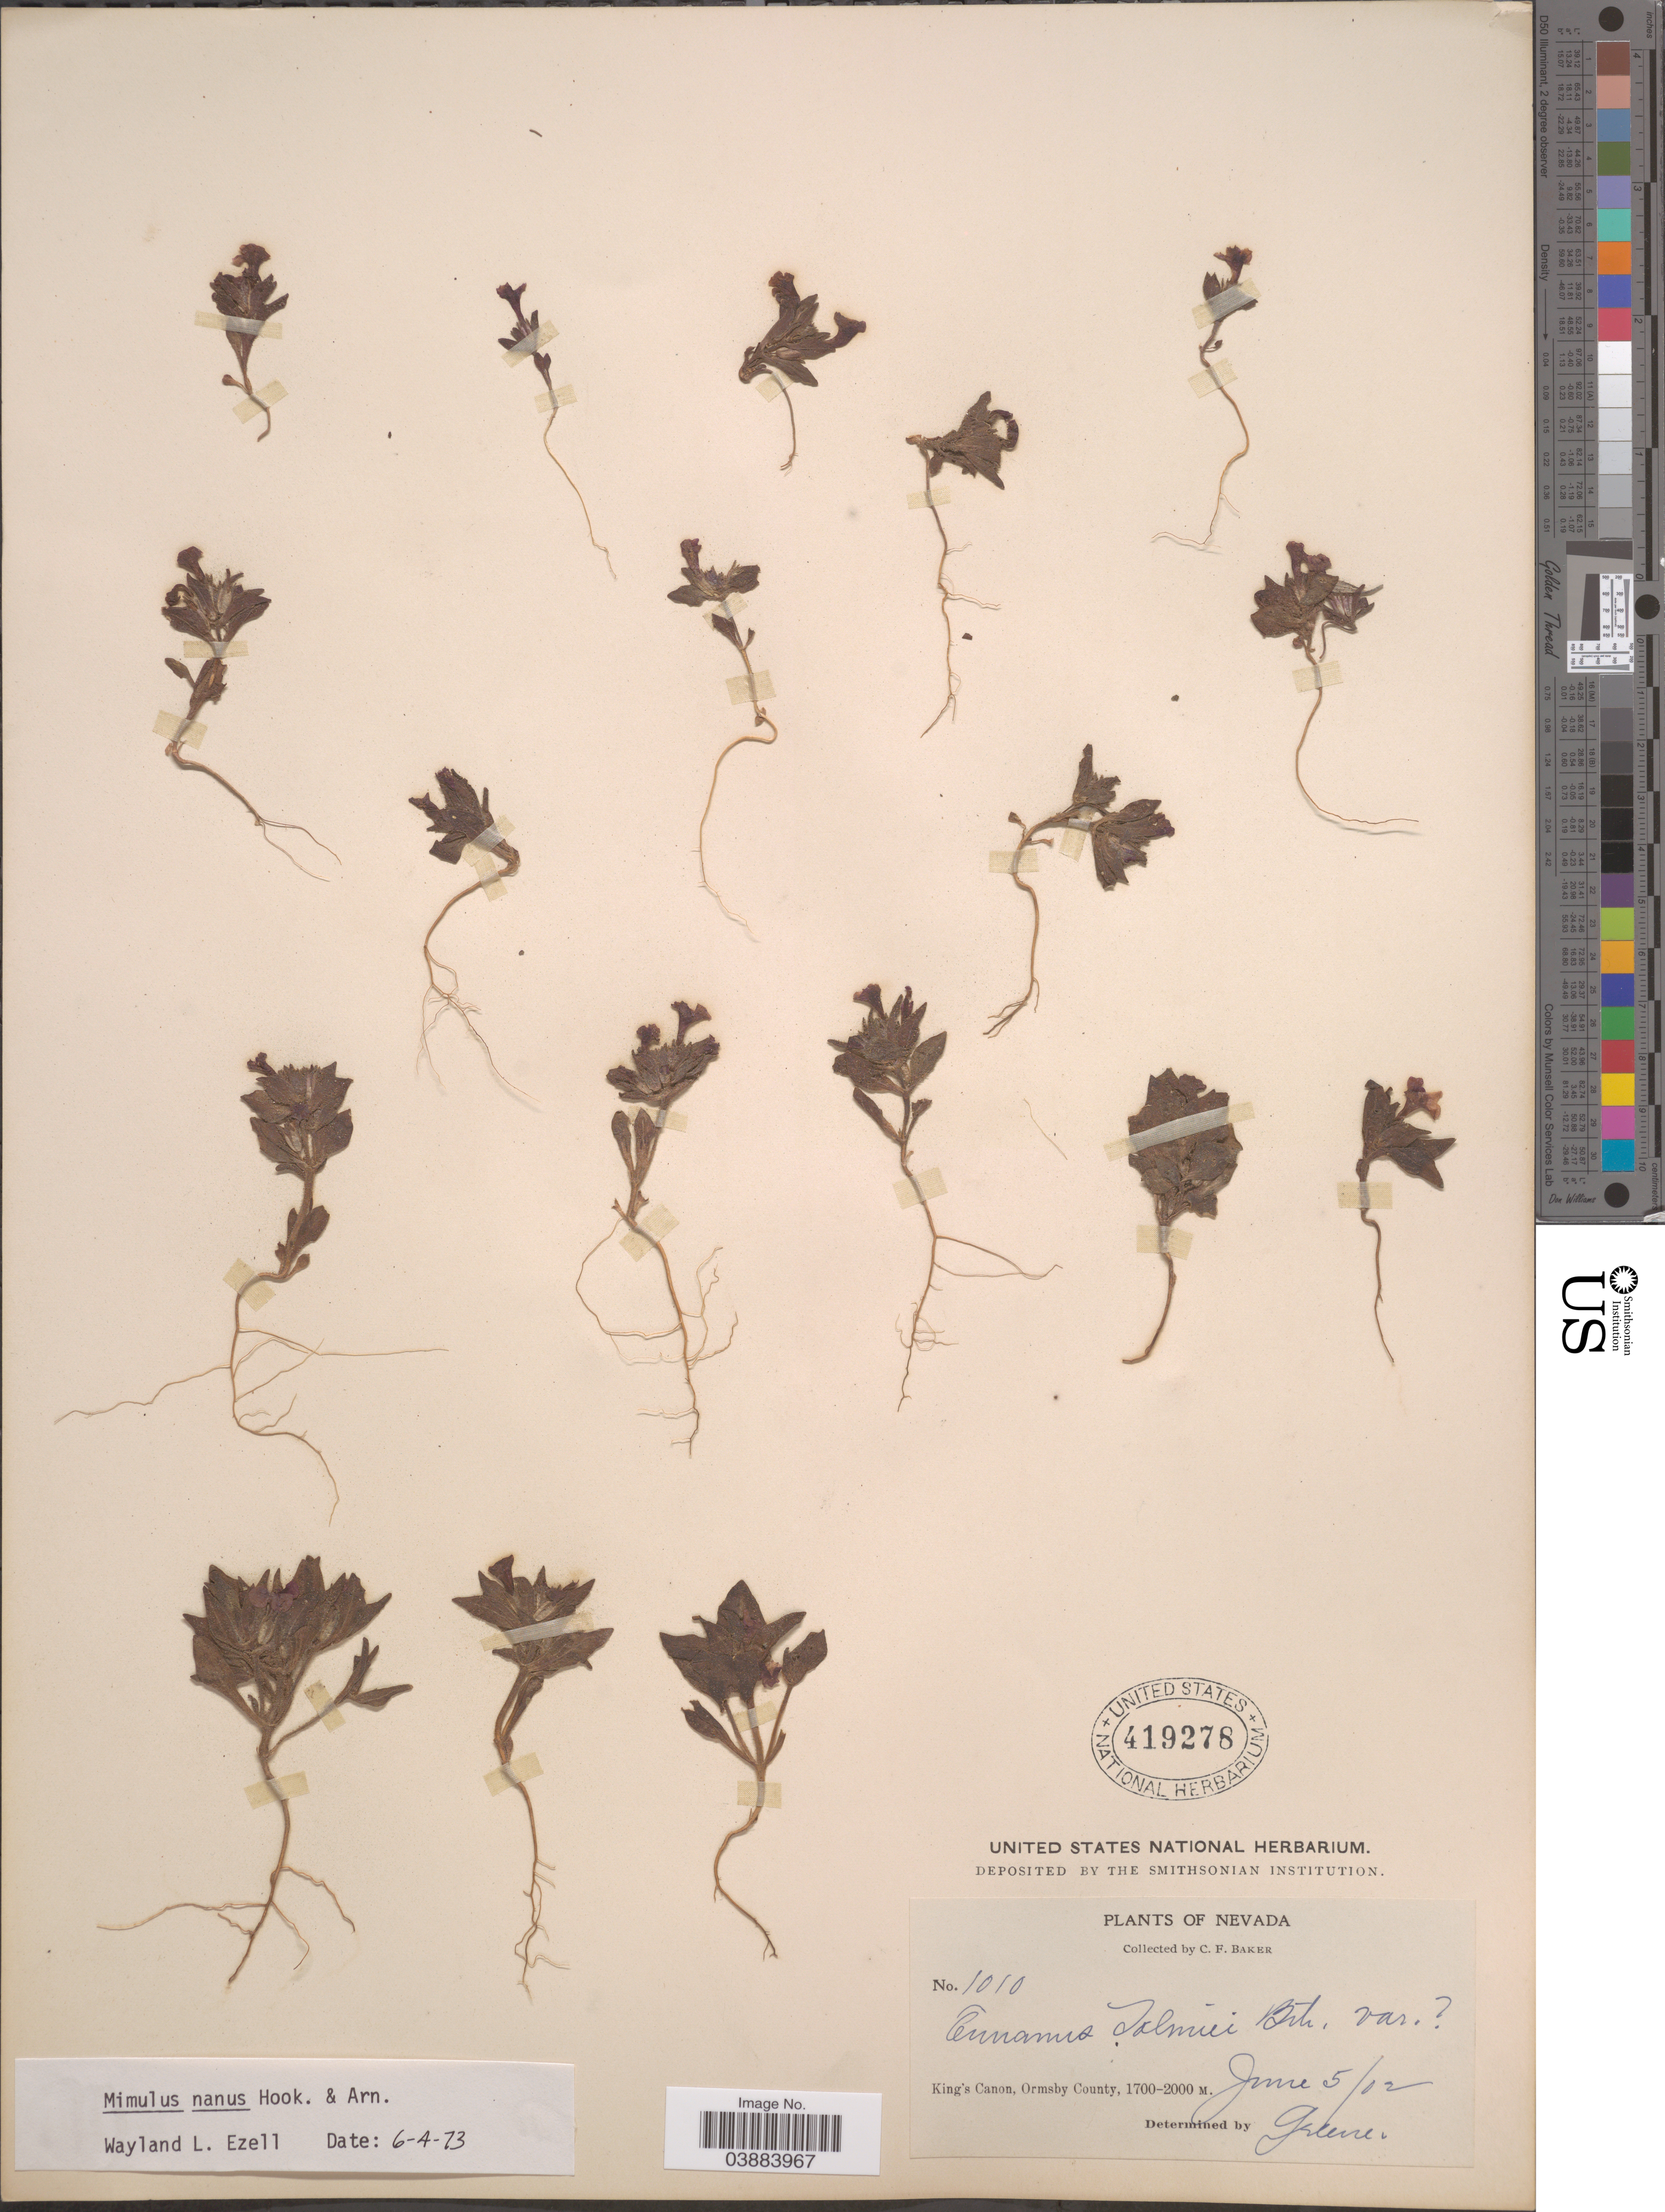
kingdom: Plantae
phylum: Tracheophyta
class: Magnoliopsida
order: Lamiales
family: Phrymaceae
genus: Eunanus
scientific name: Eunanus nanus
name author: (Hook. & Arn.) Holz.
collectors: C. F. Baker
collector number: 1010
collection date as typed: Transcribed d/m/y: 5/6/2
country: United States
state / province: Nevada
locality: King's Canon, Ormsby County.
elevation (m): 1700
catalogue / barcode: US 419278